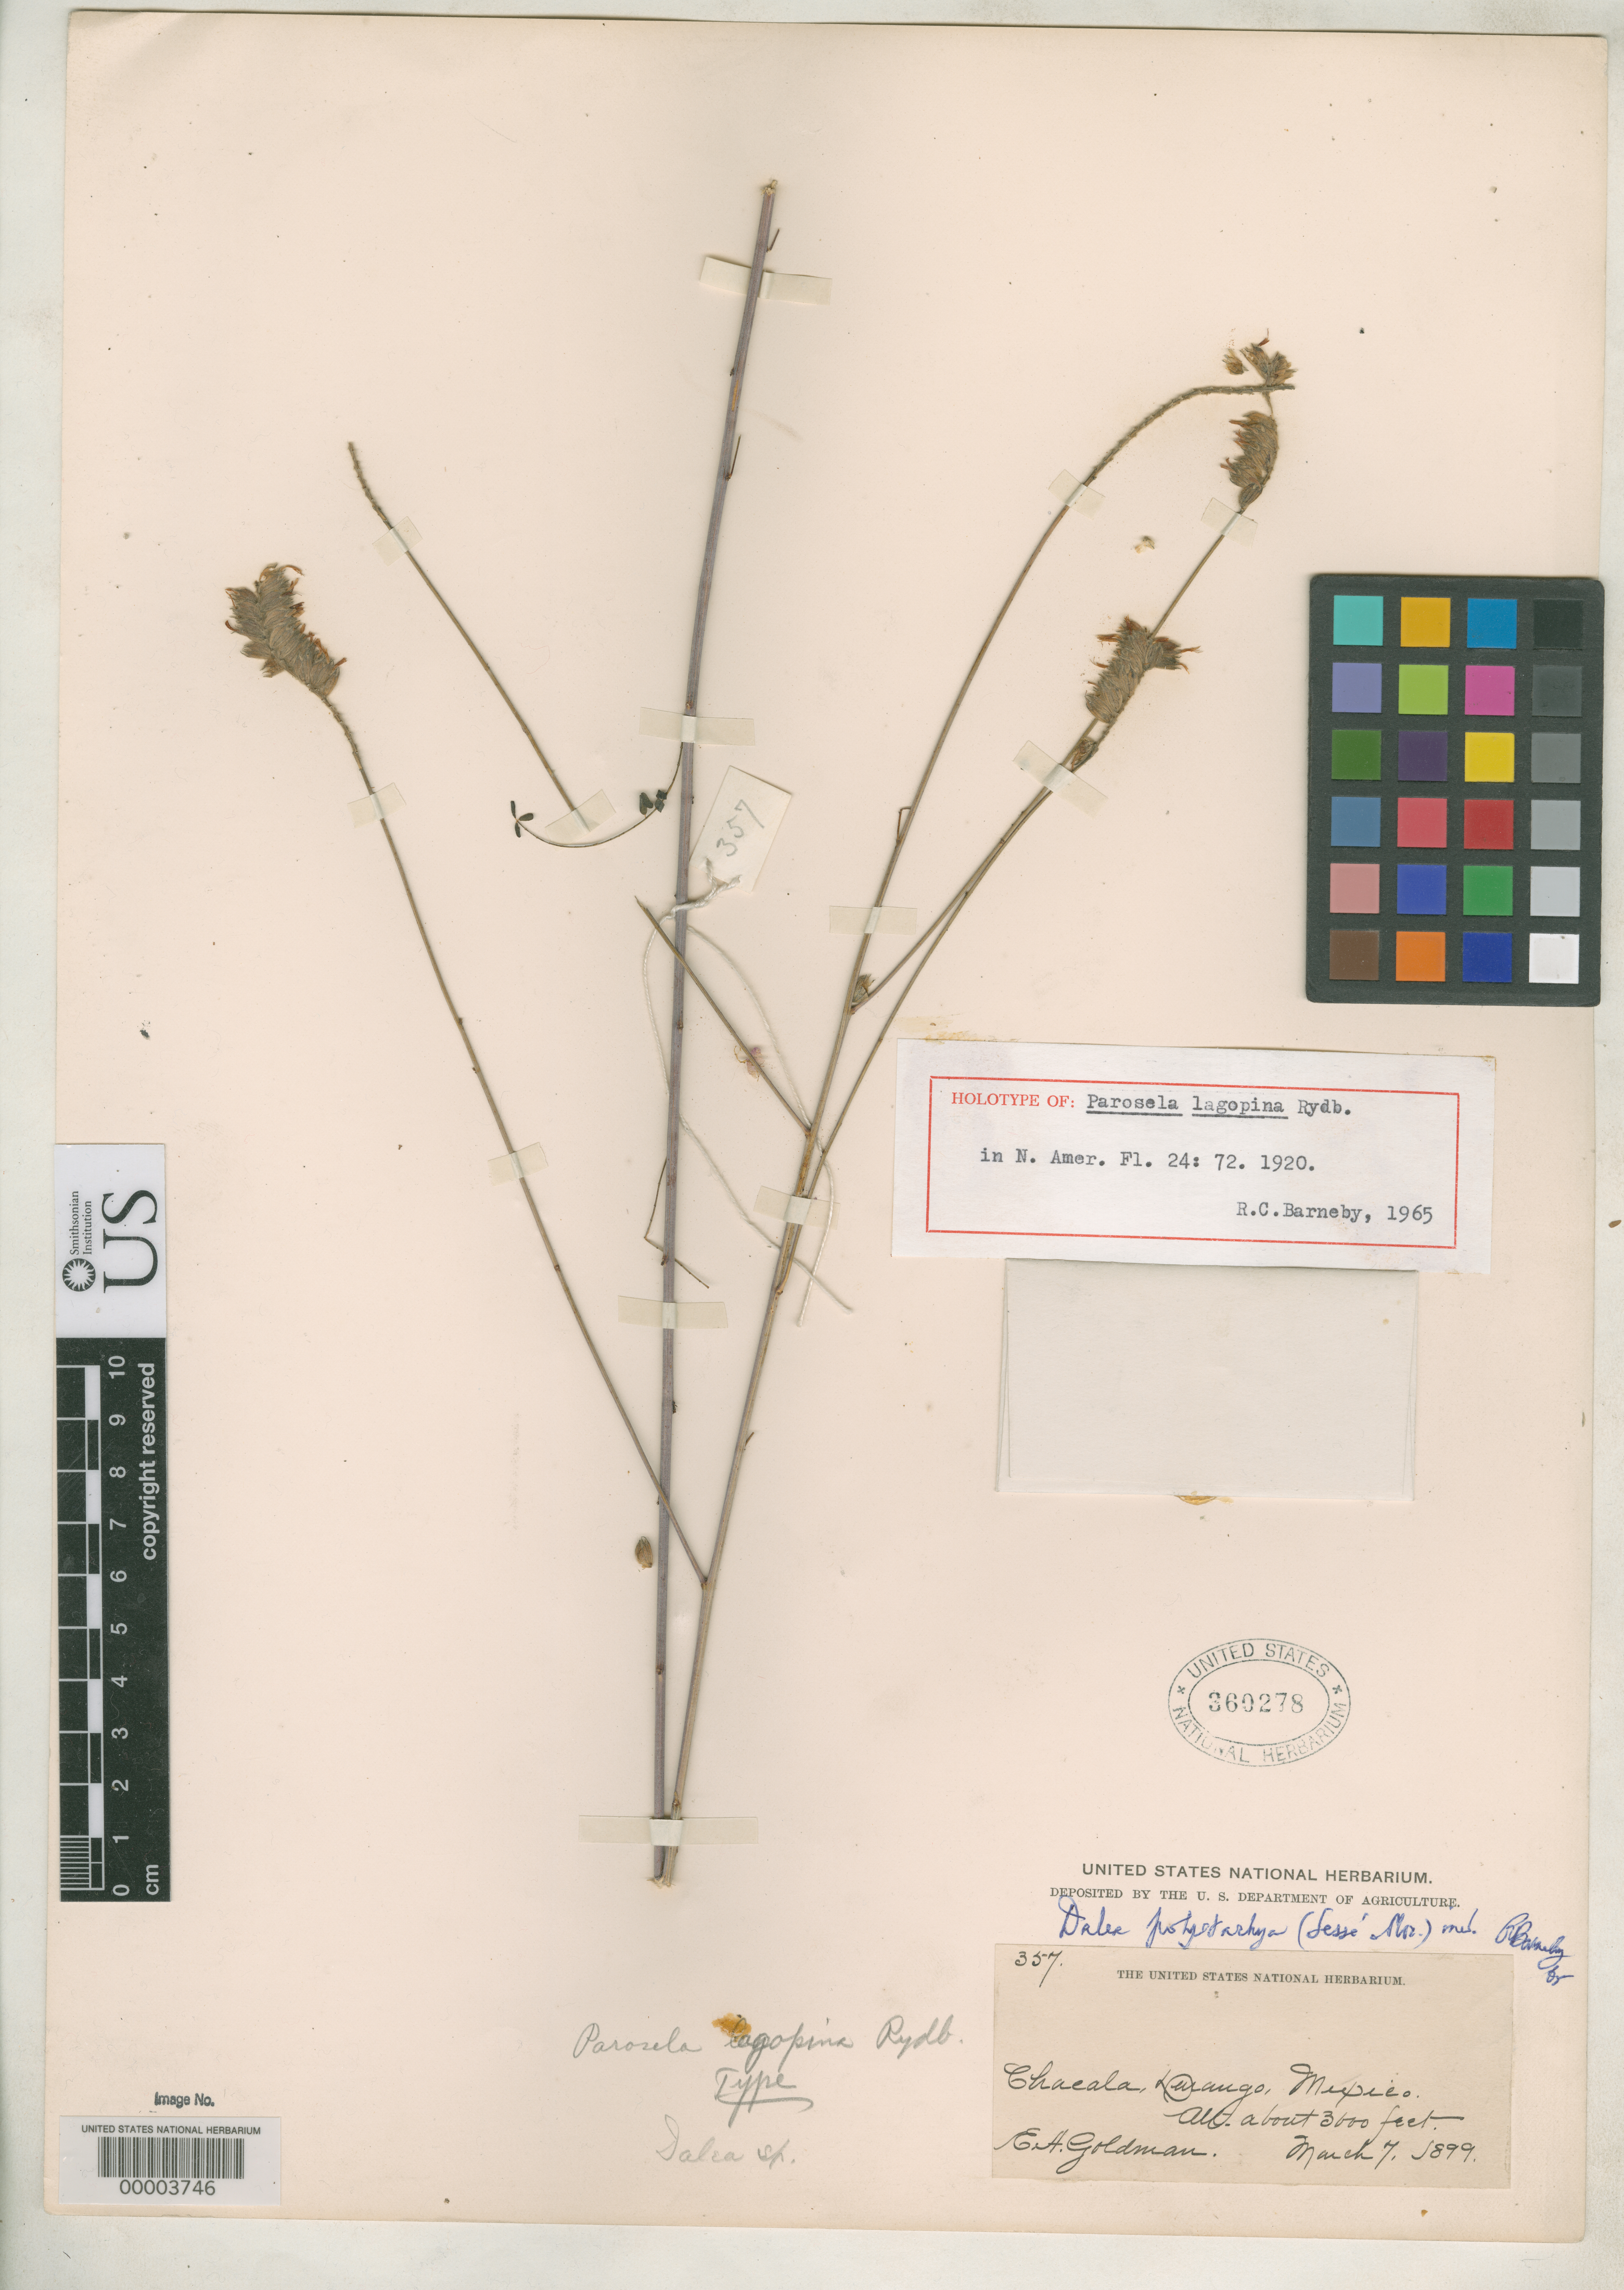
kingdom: Plantae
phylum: Tracheophyta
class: Magnoliopsida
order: Fabales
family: Fabaceae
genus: Parosela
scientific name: Parosela lagopina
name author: Rydb.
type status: Holotype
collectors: E. A. Goldman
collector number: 357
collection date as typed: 07 Mar 1899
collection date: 1899-03-07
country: Mexico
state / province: Durango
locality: Chacala.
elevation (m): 914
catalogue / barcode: US 360278